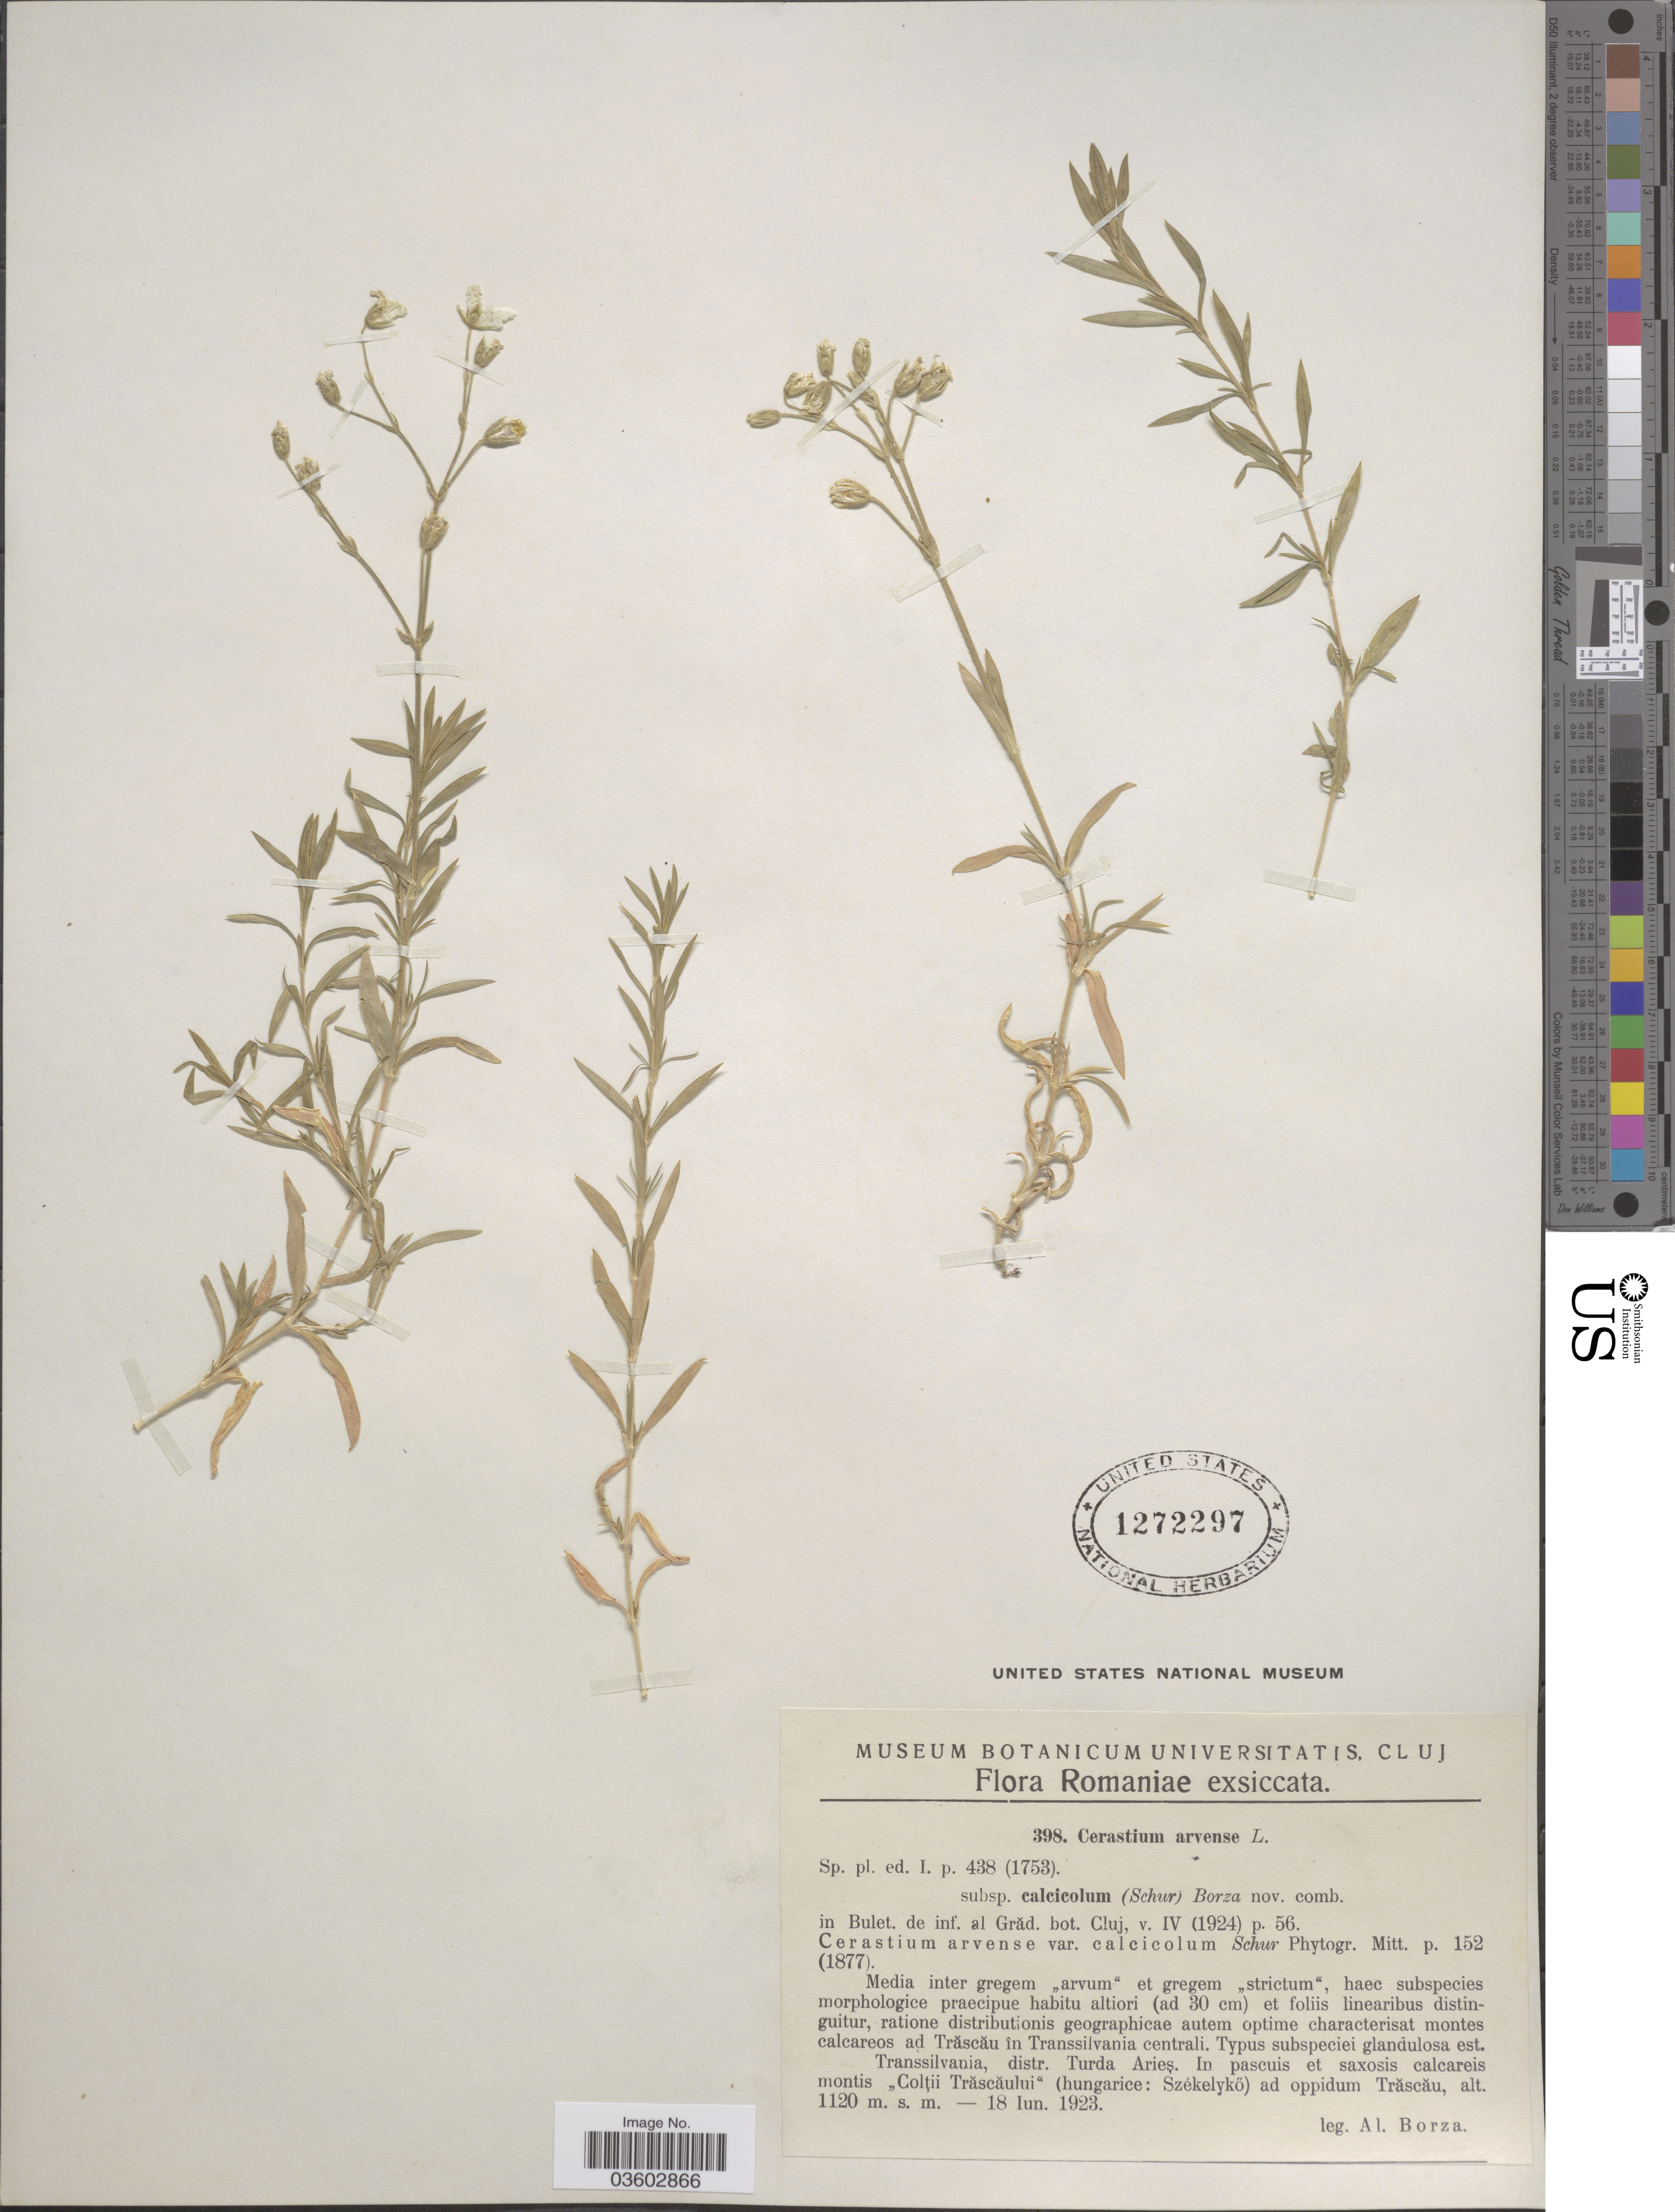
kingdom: Plantae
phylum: Tracheophyta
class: Magnoliopsida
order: Caryophyllales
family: Caryophyllaceae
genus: Cerastium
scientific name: Cerastium arvense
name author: L.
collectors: A. Borza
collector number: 398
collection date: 1923-06-18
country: Romania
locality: Optime characterisat montes calcareos ad Trăscău ǐn Transsilvania centrali. Transsilvania, distr. Turda Arieş. In pacsuis et saxosis calcereis montis ,,Colţii Trăscăului' (hungarice: Székelykö).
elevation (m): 1120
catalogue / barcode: US 1272297